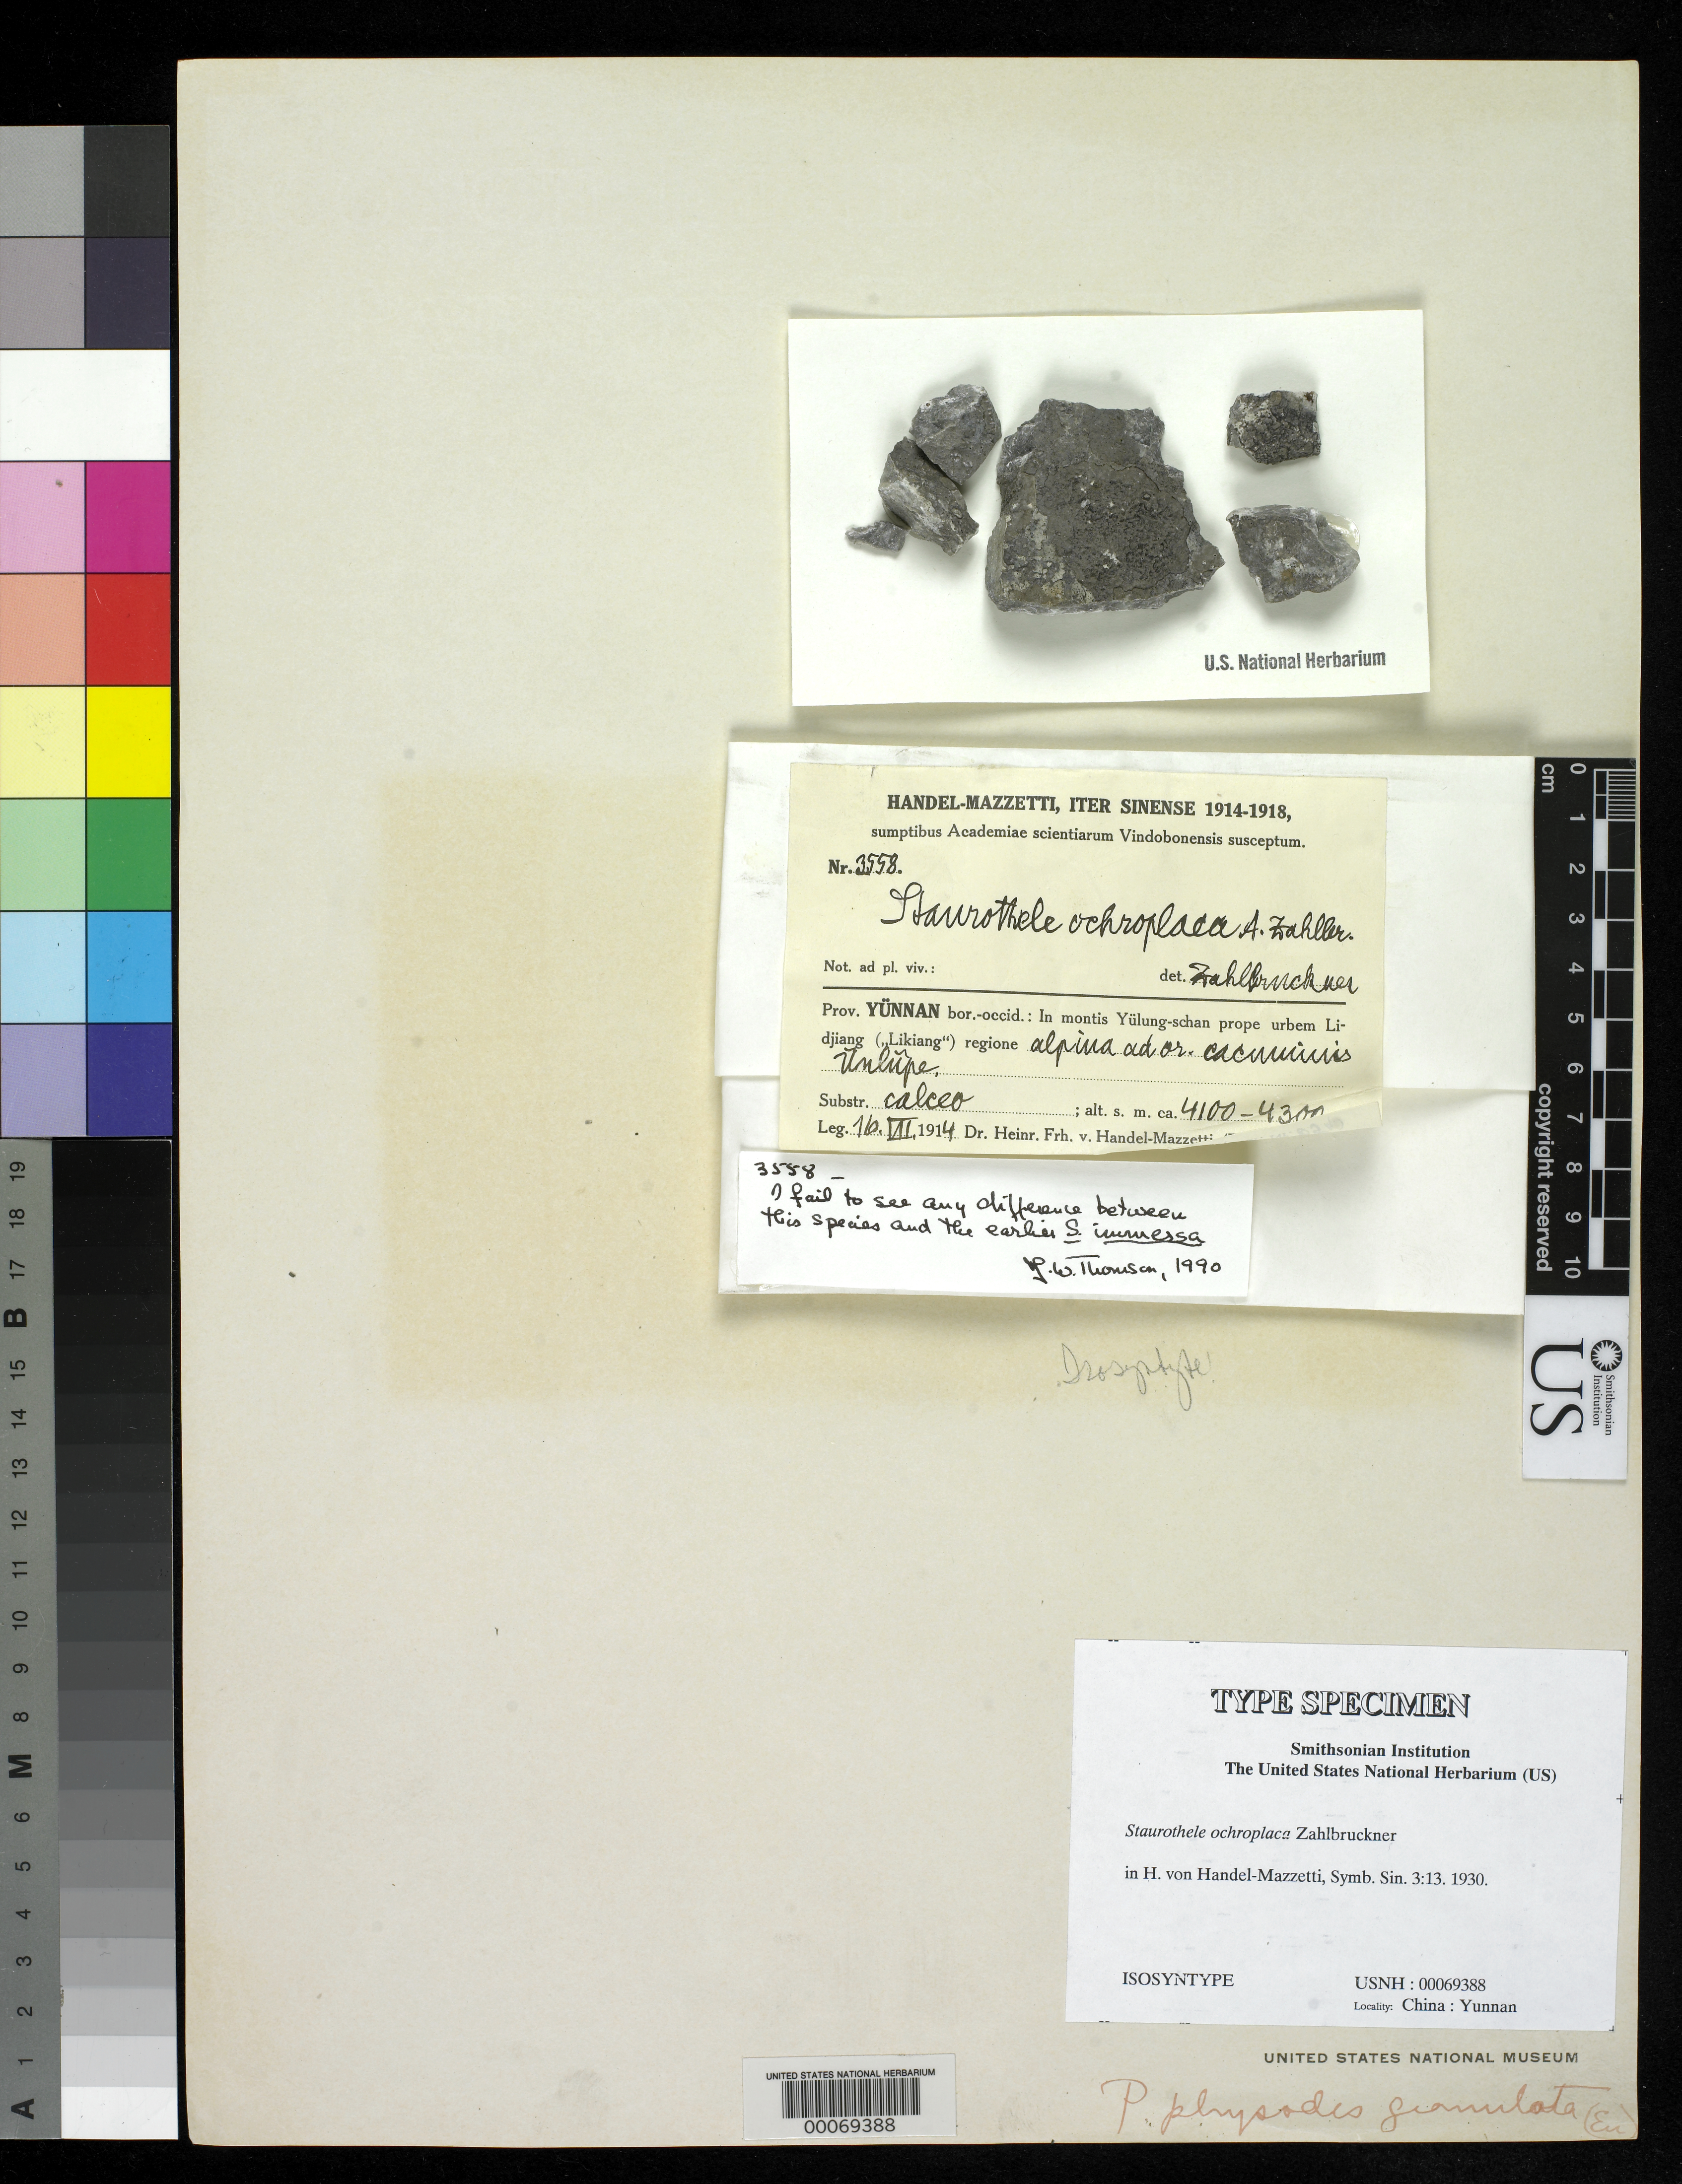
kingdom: Fungi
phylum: Ascomycota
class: Eurotiomycetes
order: Verrucariales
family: Verrucariaceae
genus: Staurothele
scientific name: Staurothele ochroplaca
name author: Zahlbr. in Hand.-Mazz.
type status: Isosyntype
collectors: H. Handel-Mazzetti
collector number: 3558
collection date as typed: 16 Jul 1914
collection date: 1914-07-16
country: China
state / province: Yunnan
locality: In montis Yulung-Schan prope urbem Lidjiang. [In Yulung-Shan mountains near city of Lijiang.].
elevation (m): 4100